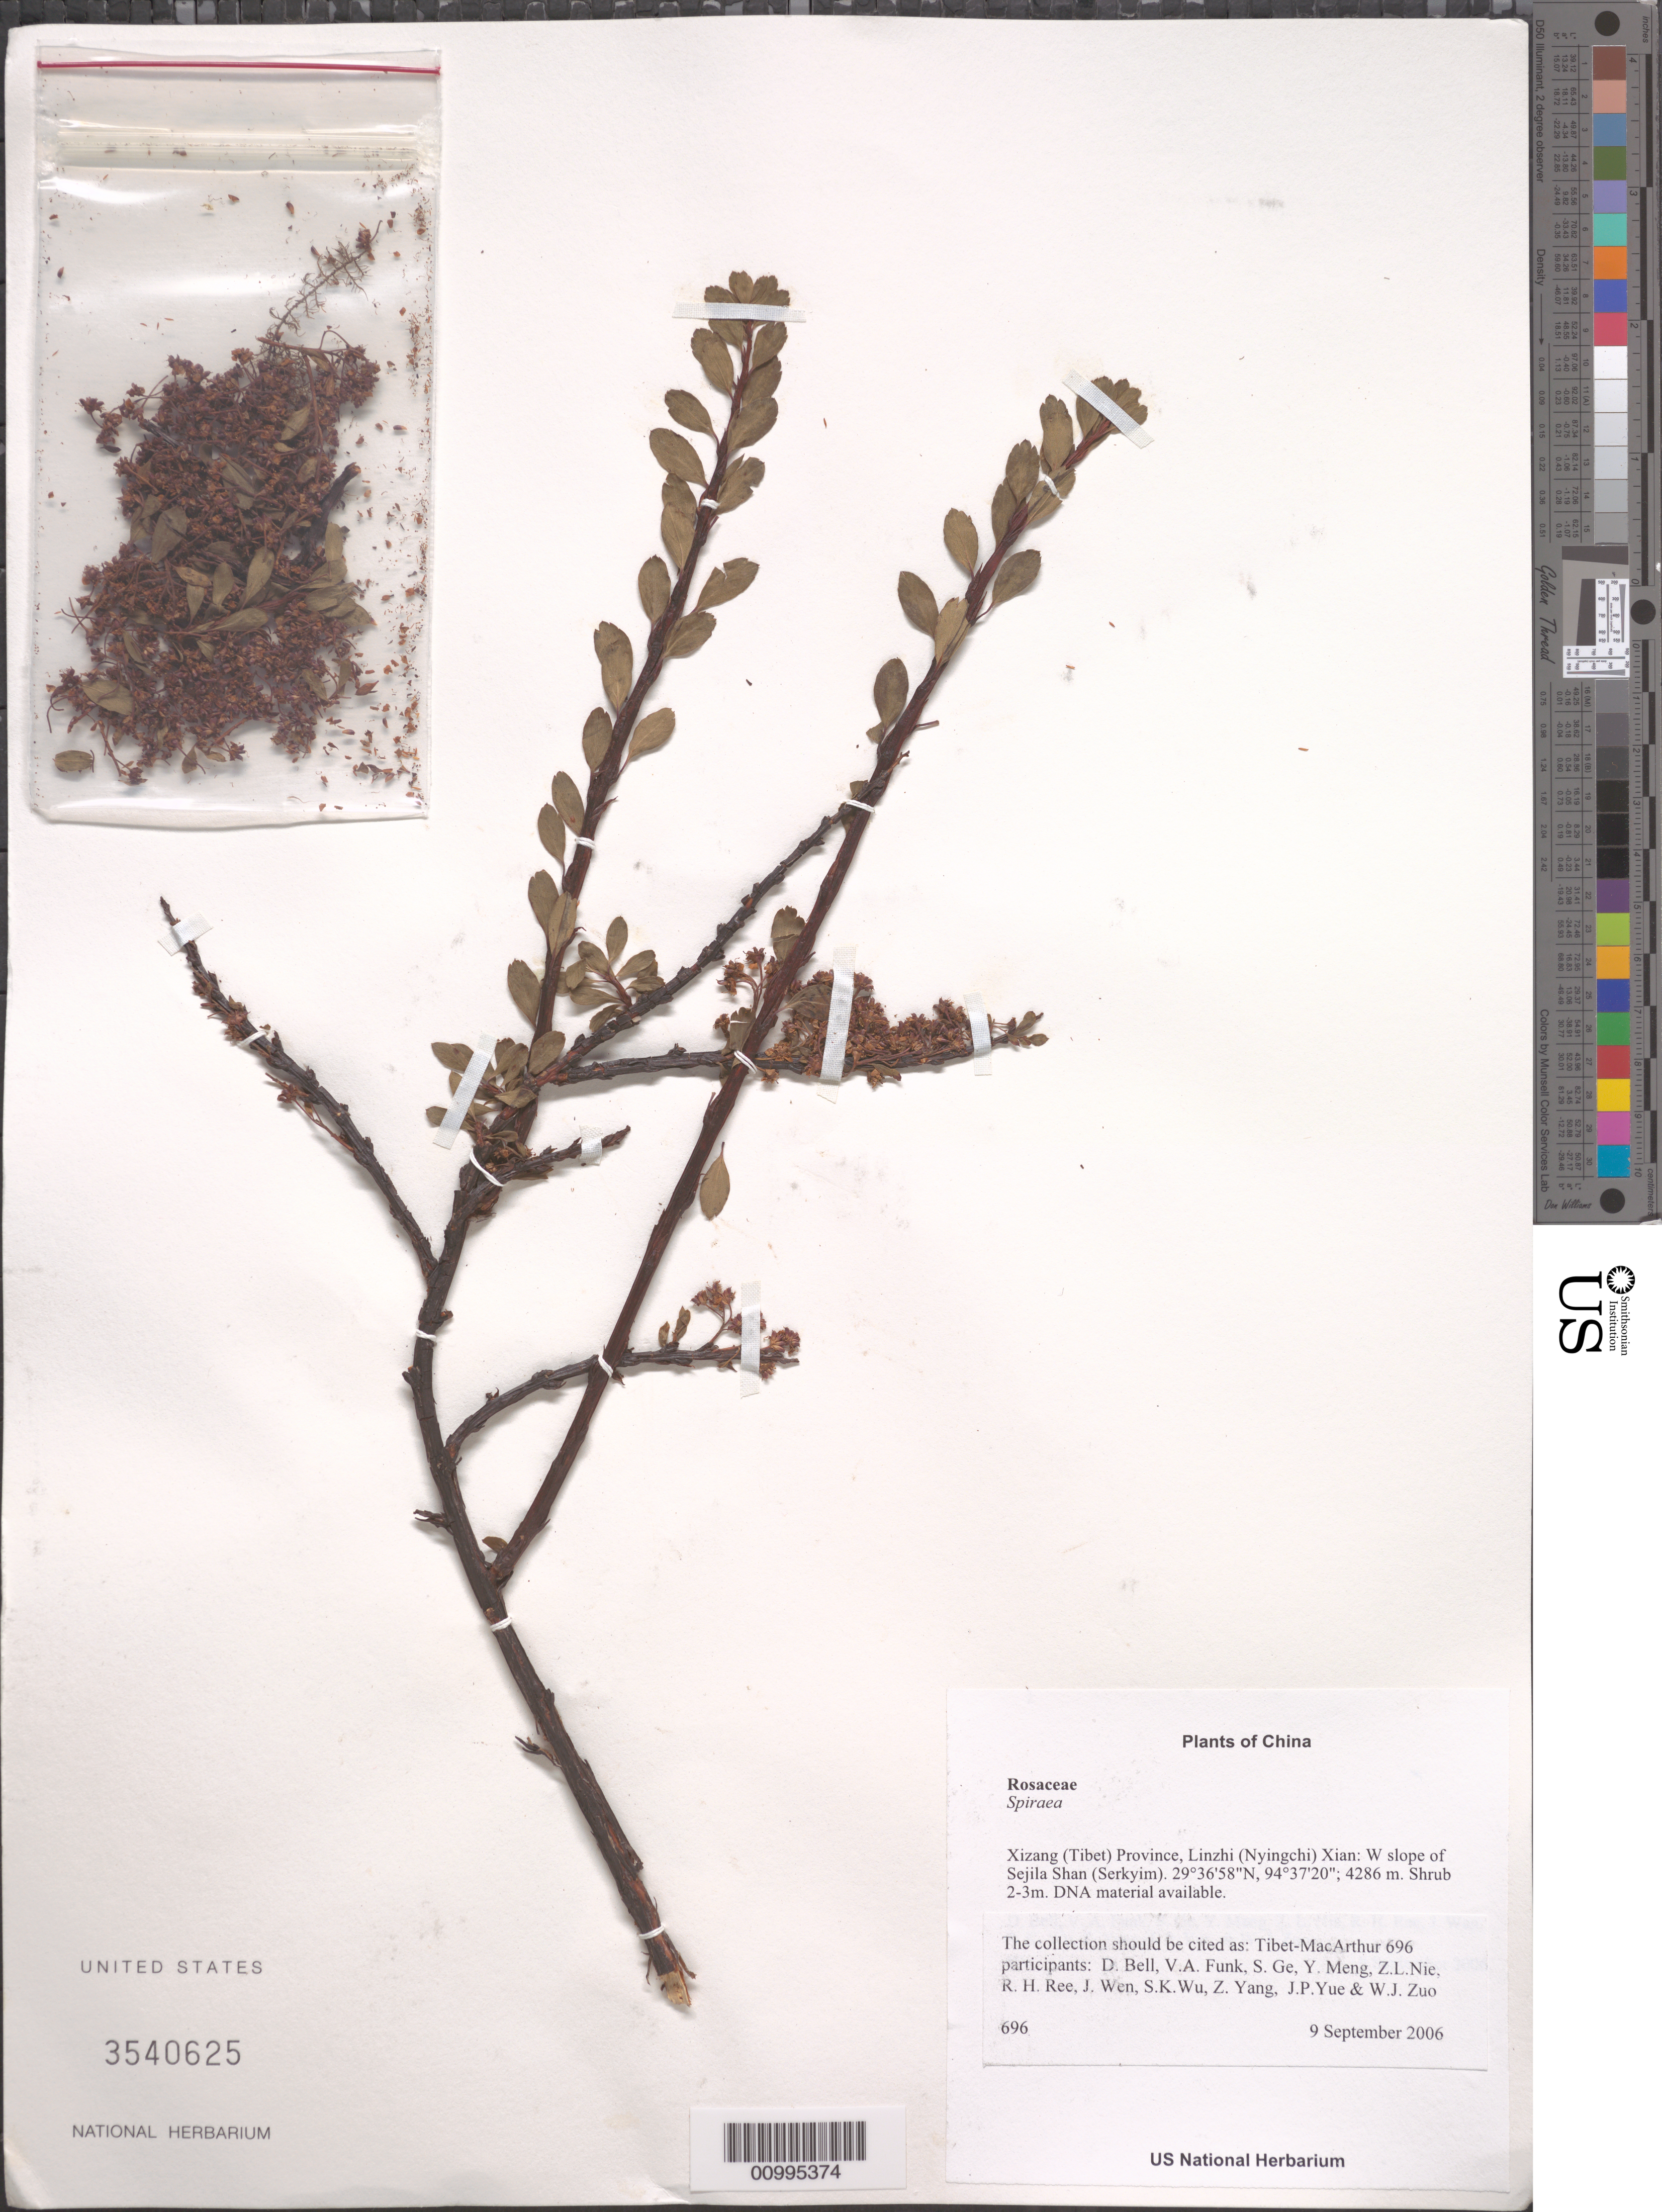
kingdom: Plantae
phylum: Tracheophyta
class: Magnoliopsida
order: Rosales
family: Rosaceae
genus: Spiraea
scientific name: Spiraea sp.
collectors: Tibet-MacArthur, D. A. Bell, V. Funk, S. Ge, Y. Meng, Z. Nie, R. Ree, J. Wen, S. K. Wu, Z. Yang, J. Yue & W. Zuo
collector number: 696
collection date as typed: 09 Sep 2006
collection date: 2006-09-09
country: China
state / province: Xizang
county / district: Linzhi (Nyingchi) Xian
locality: W slope of Sejila Shan (Serkyim).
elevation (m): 4286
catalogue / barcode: US 3540625